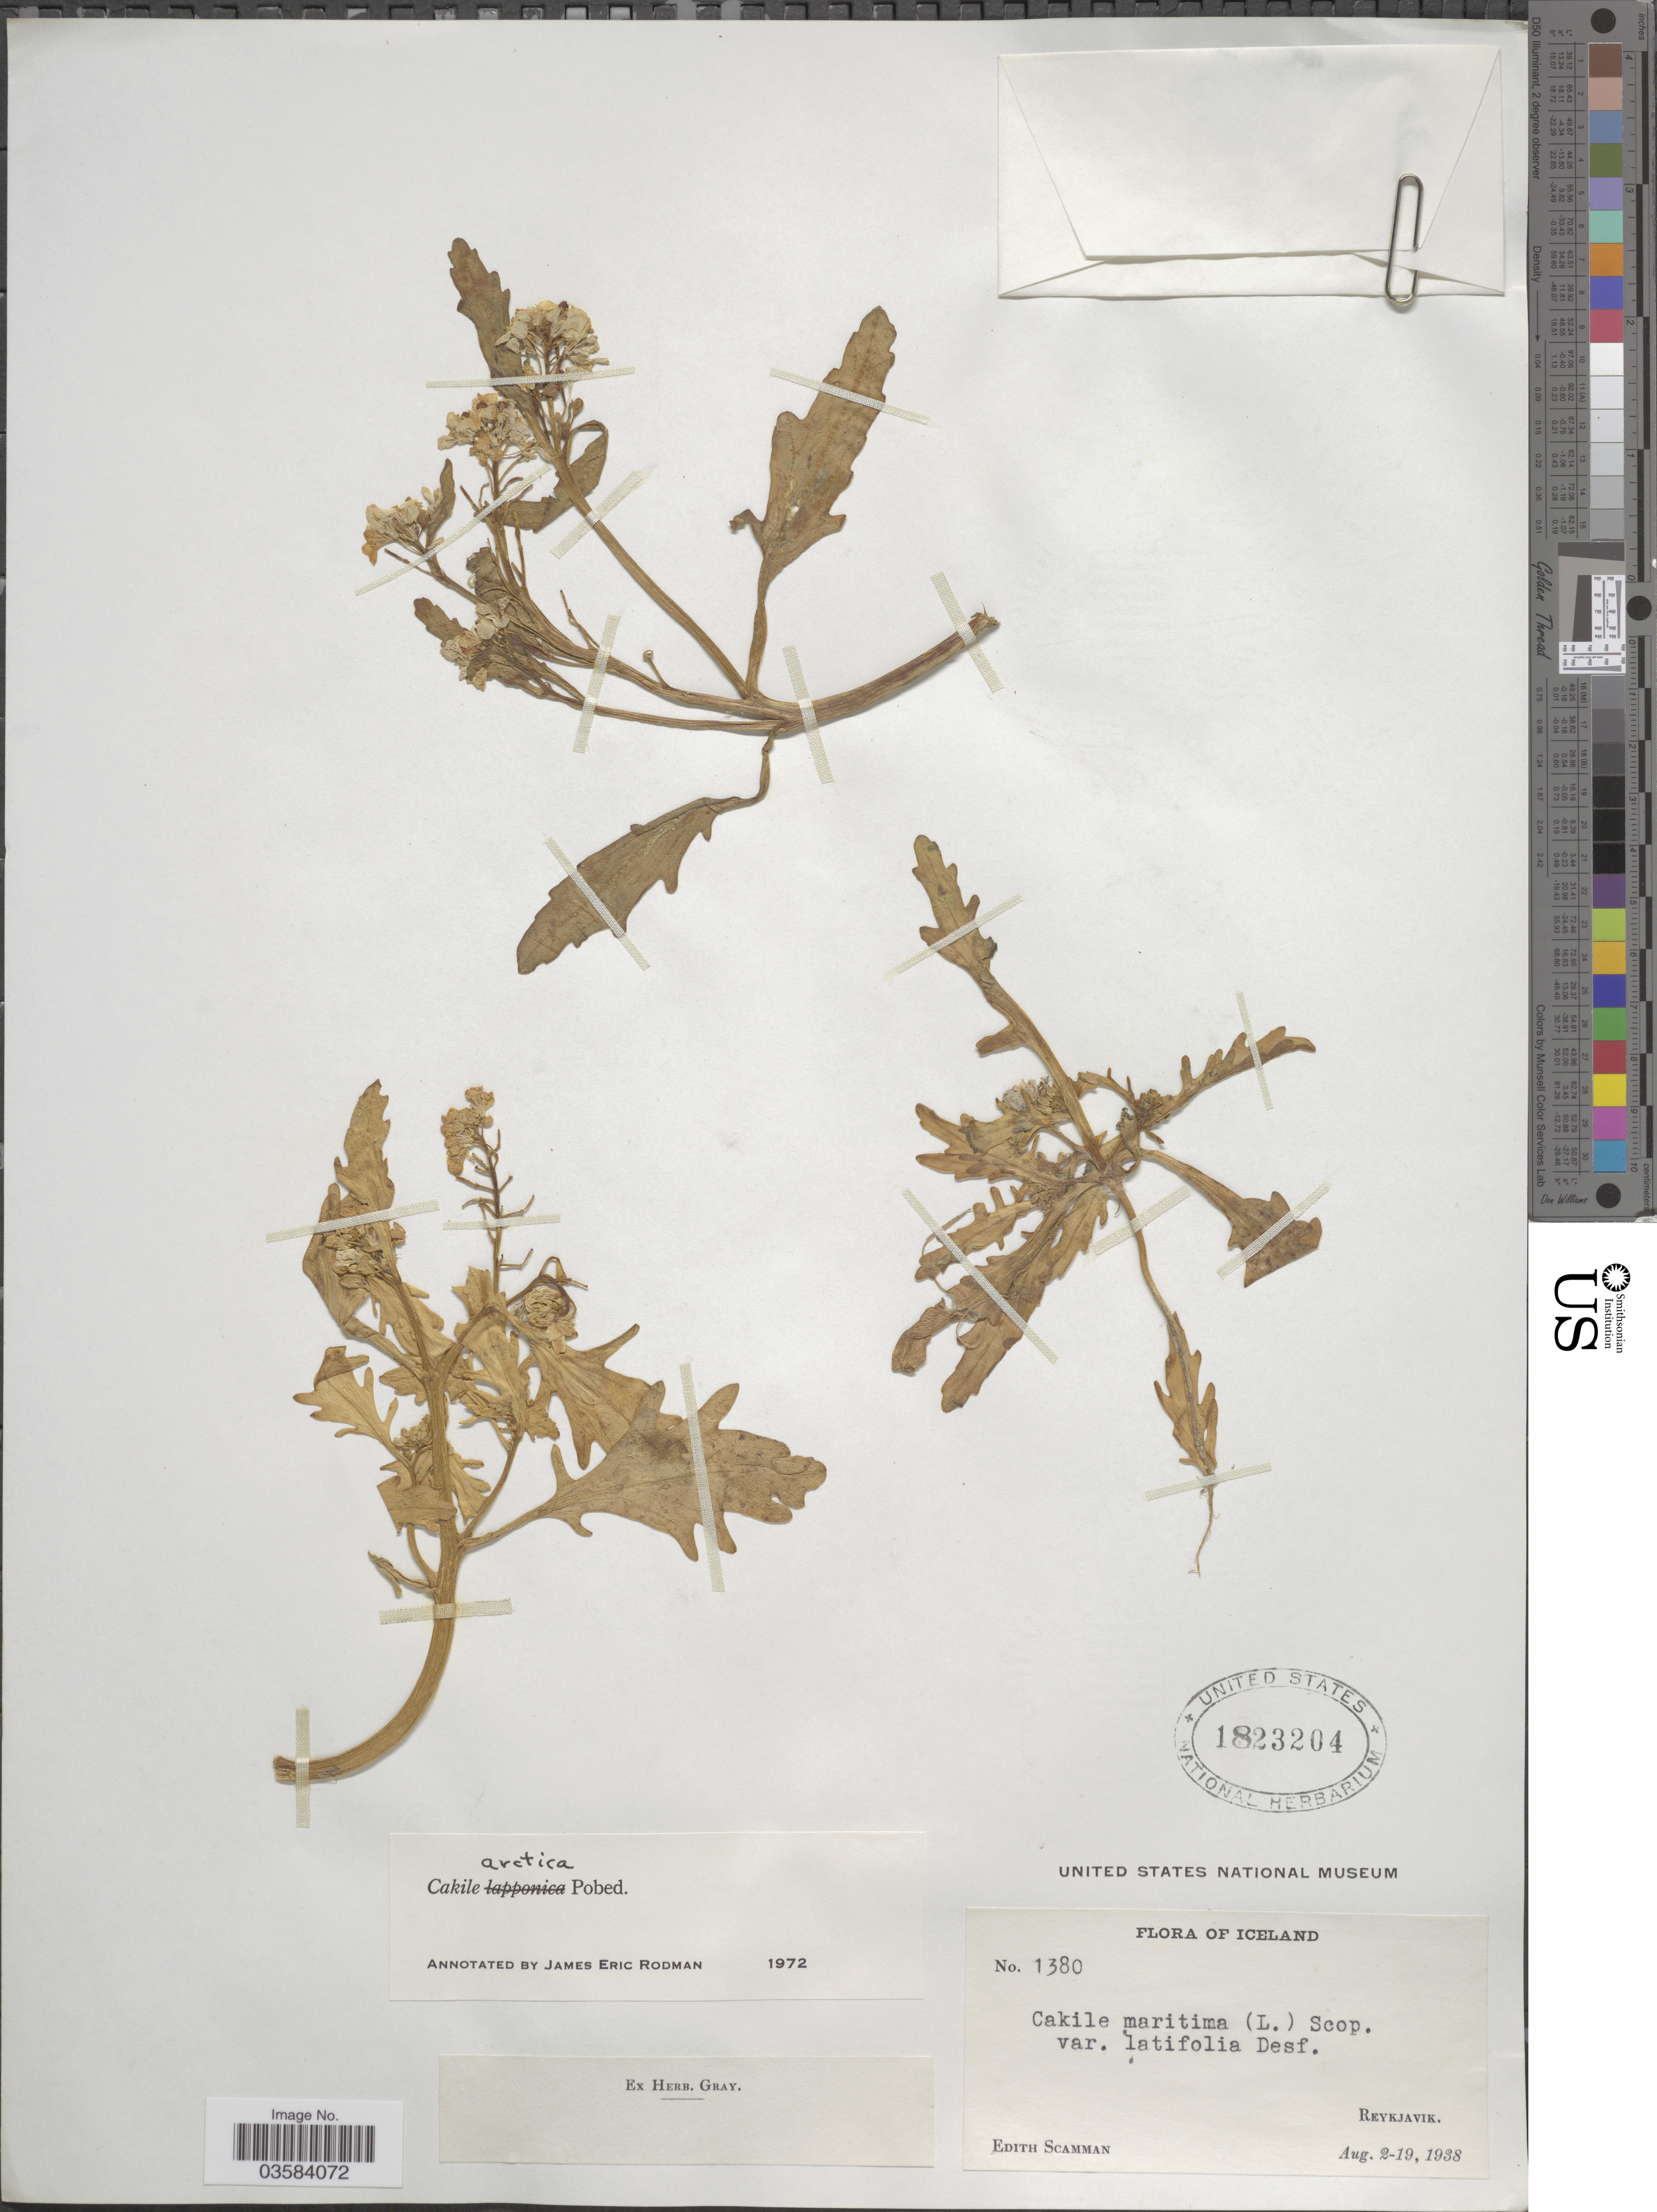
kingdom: Plantae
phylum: Tracheophyta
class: Magnoliopsida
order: Brassicales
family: Brassicaceae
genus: Cakile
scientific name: Cakile arctica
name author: Pobed.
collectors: E. Scamman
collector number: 1380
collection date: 1938-08-02/1938-08-19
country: Iceland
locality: Reykjavik.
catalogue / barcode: US 1823204